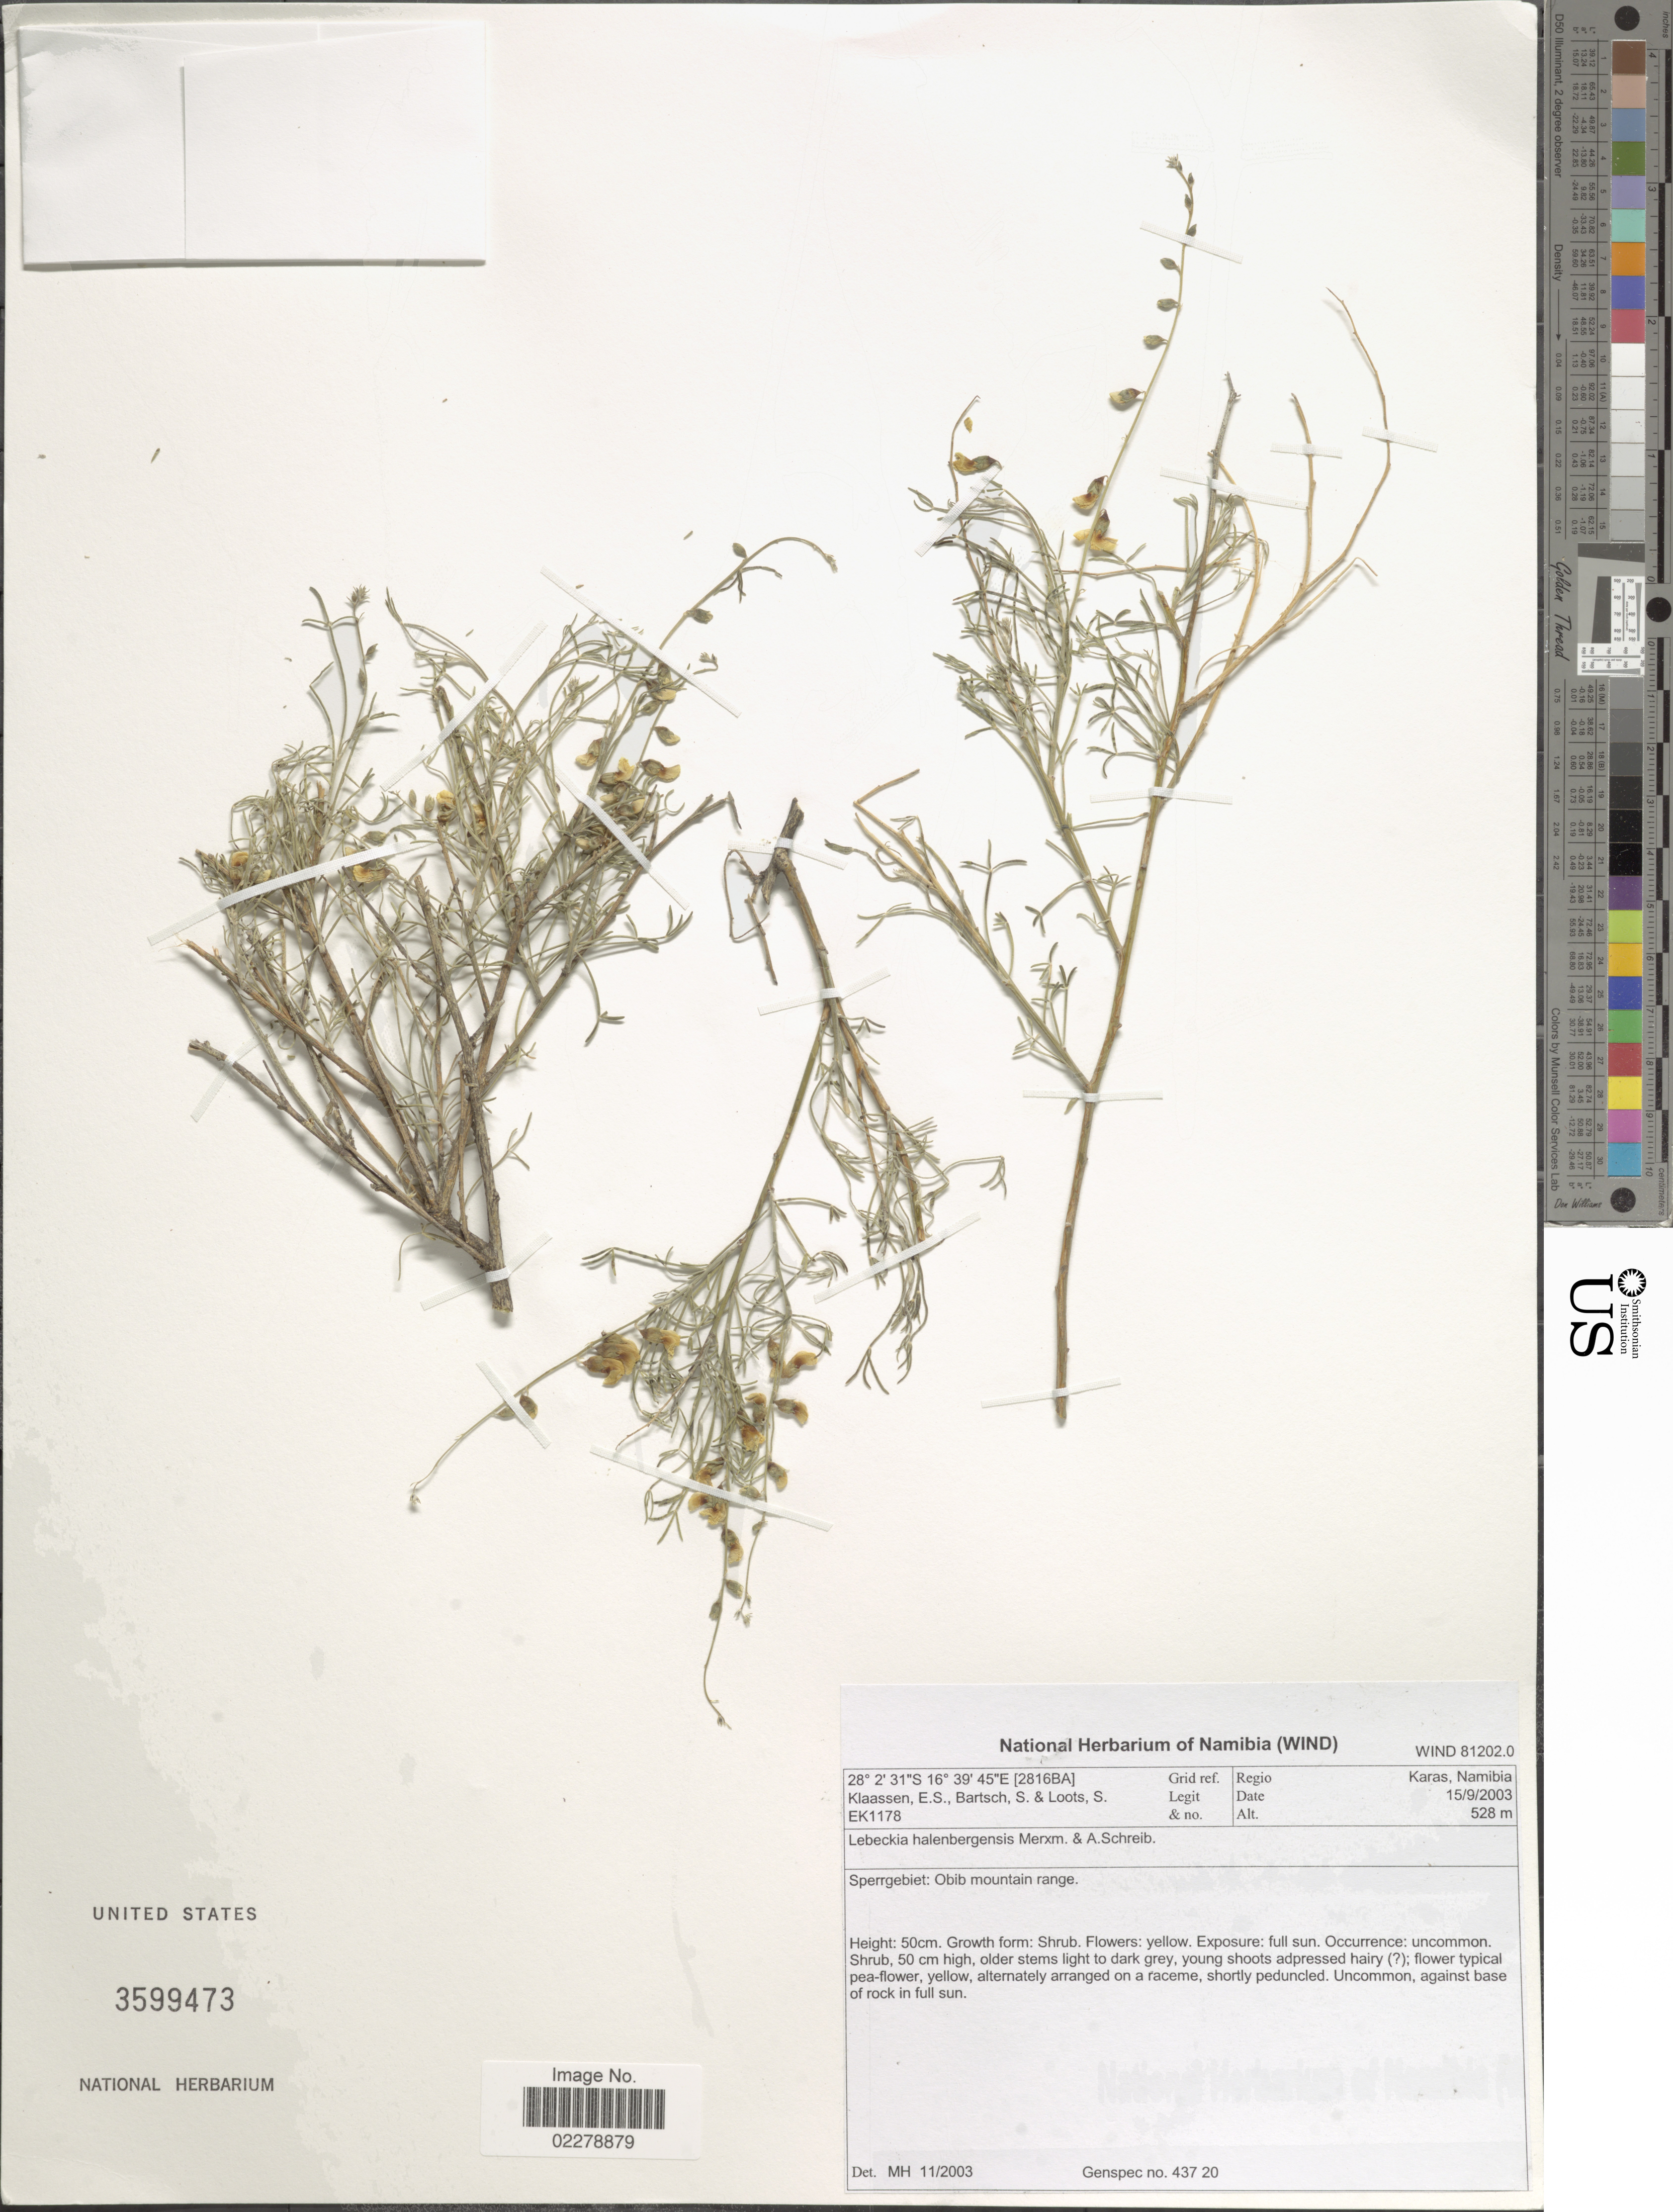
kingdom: Plantae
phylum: Tracheophyta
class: Magnoliopsida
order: Fabales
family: Fabaceae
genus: Lebeckia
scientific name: Lebeckia halenbergensis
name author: Merxm. & A. Schreib.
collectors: E. S. Klaassen, S. Bartsch & S. Loots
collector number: EK1178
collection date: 2003-09-15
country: Namibia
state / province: Karas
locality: Sperrgebiet: Obib mountain range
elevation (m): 528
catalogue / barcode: US 3599473